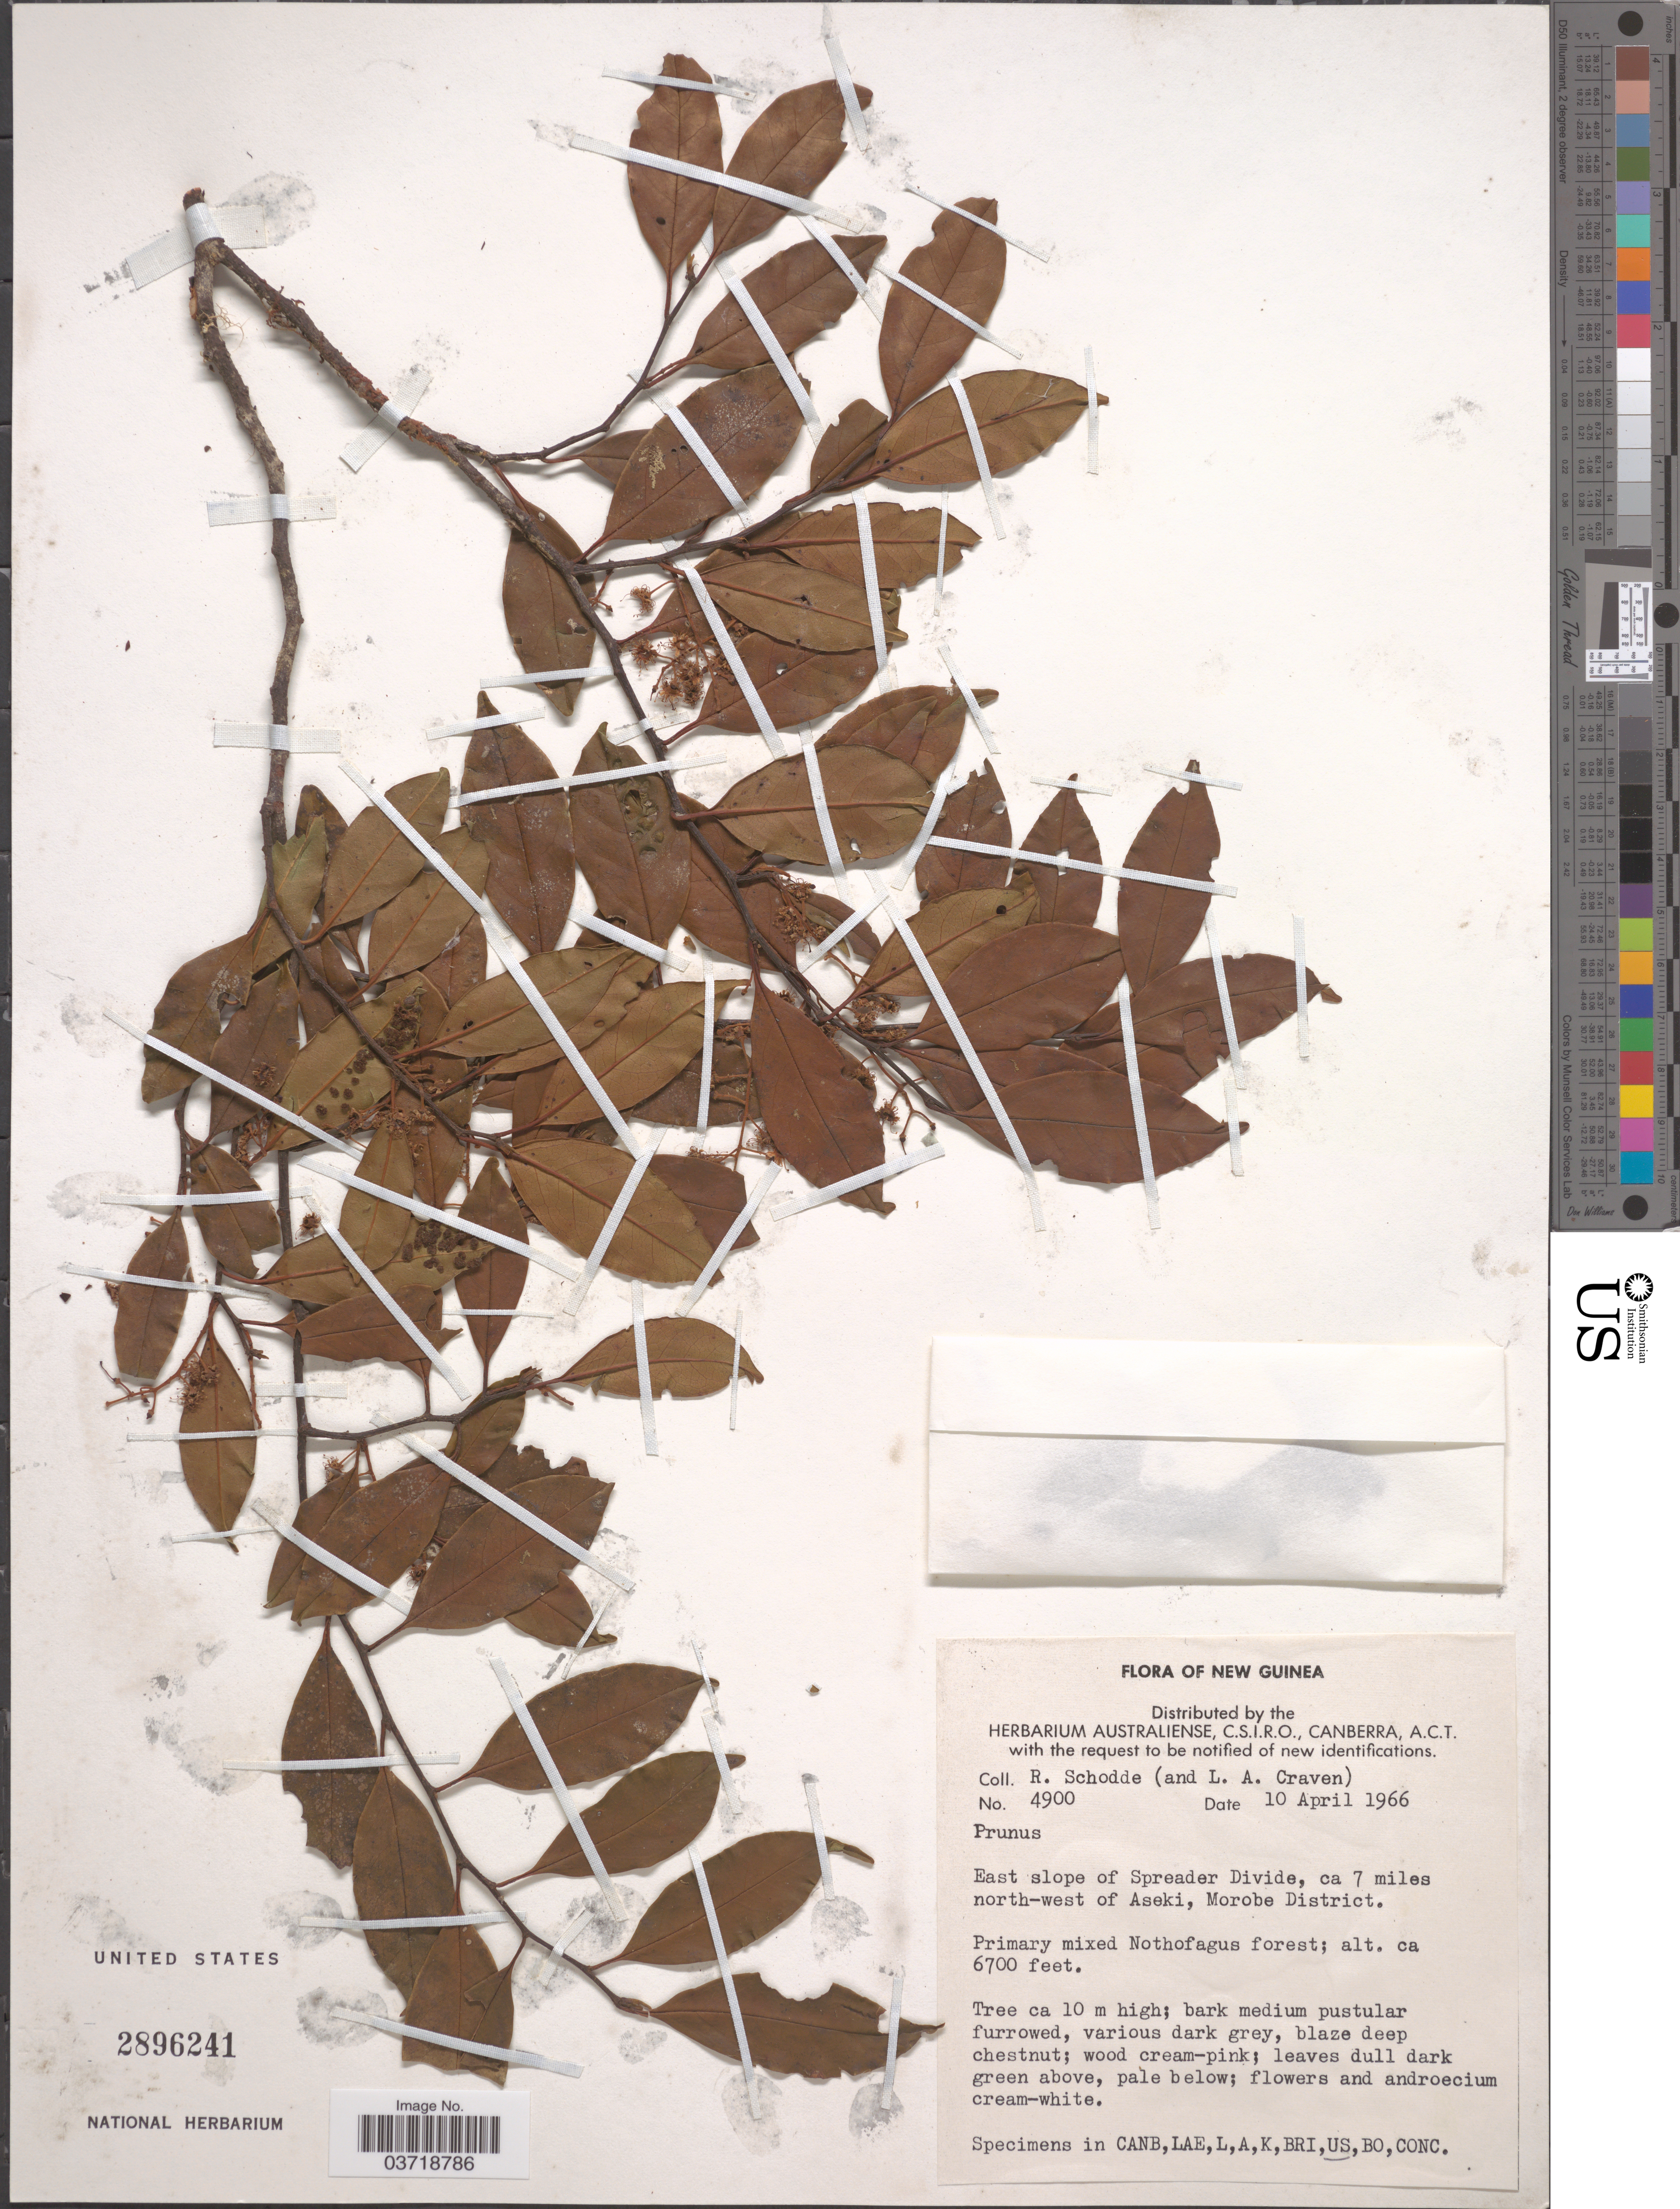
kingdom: Plantae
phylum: Tracheophyta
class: Magnoliopsida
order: Rosales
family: Rosaceae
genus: Prunus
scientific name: Prunus sp.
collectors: R. Schodde & L. A. Craven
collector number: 4900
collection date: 1966-04-10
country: Papua New Guinea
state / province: Morobe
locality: New Guinea. East slope of Spreader Divide, ca 7 miles north-west of Aseki, Morobe District.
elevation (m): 2042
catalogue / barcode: US 2896241